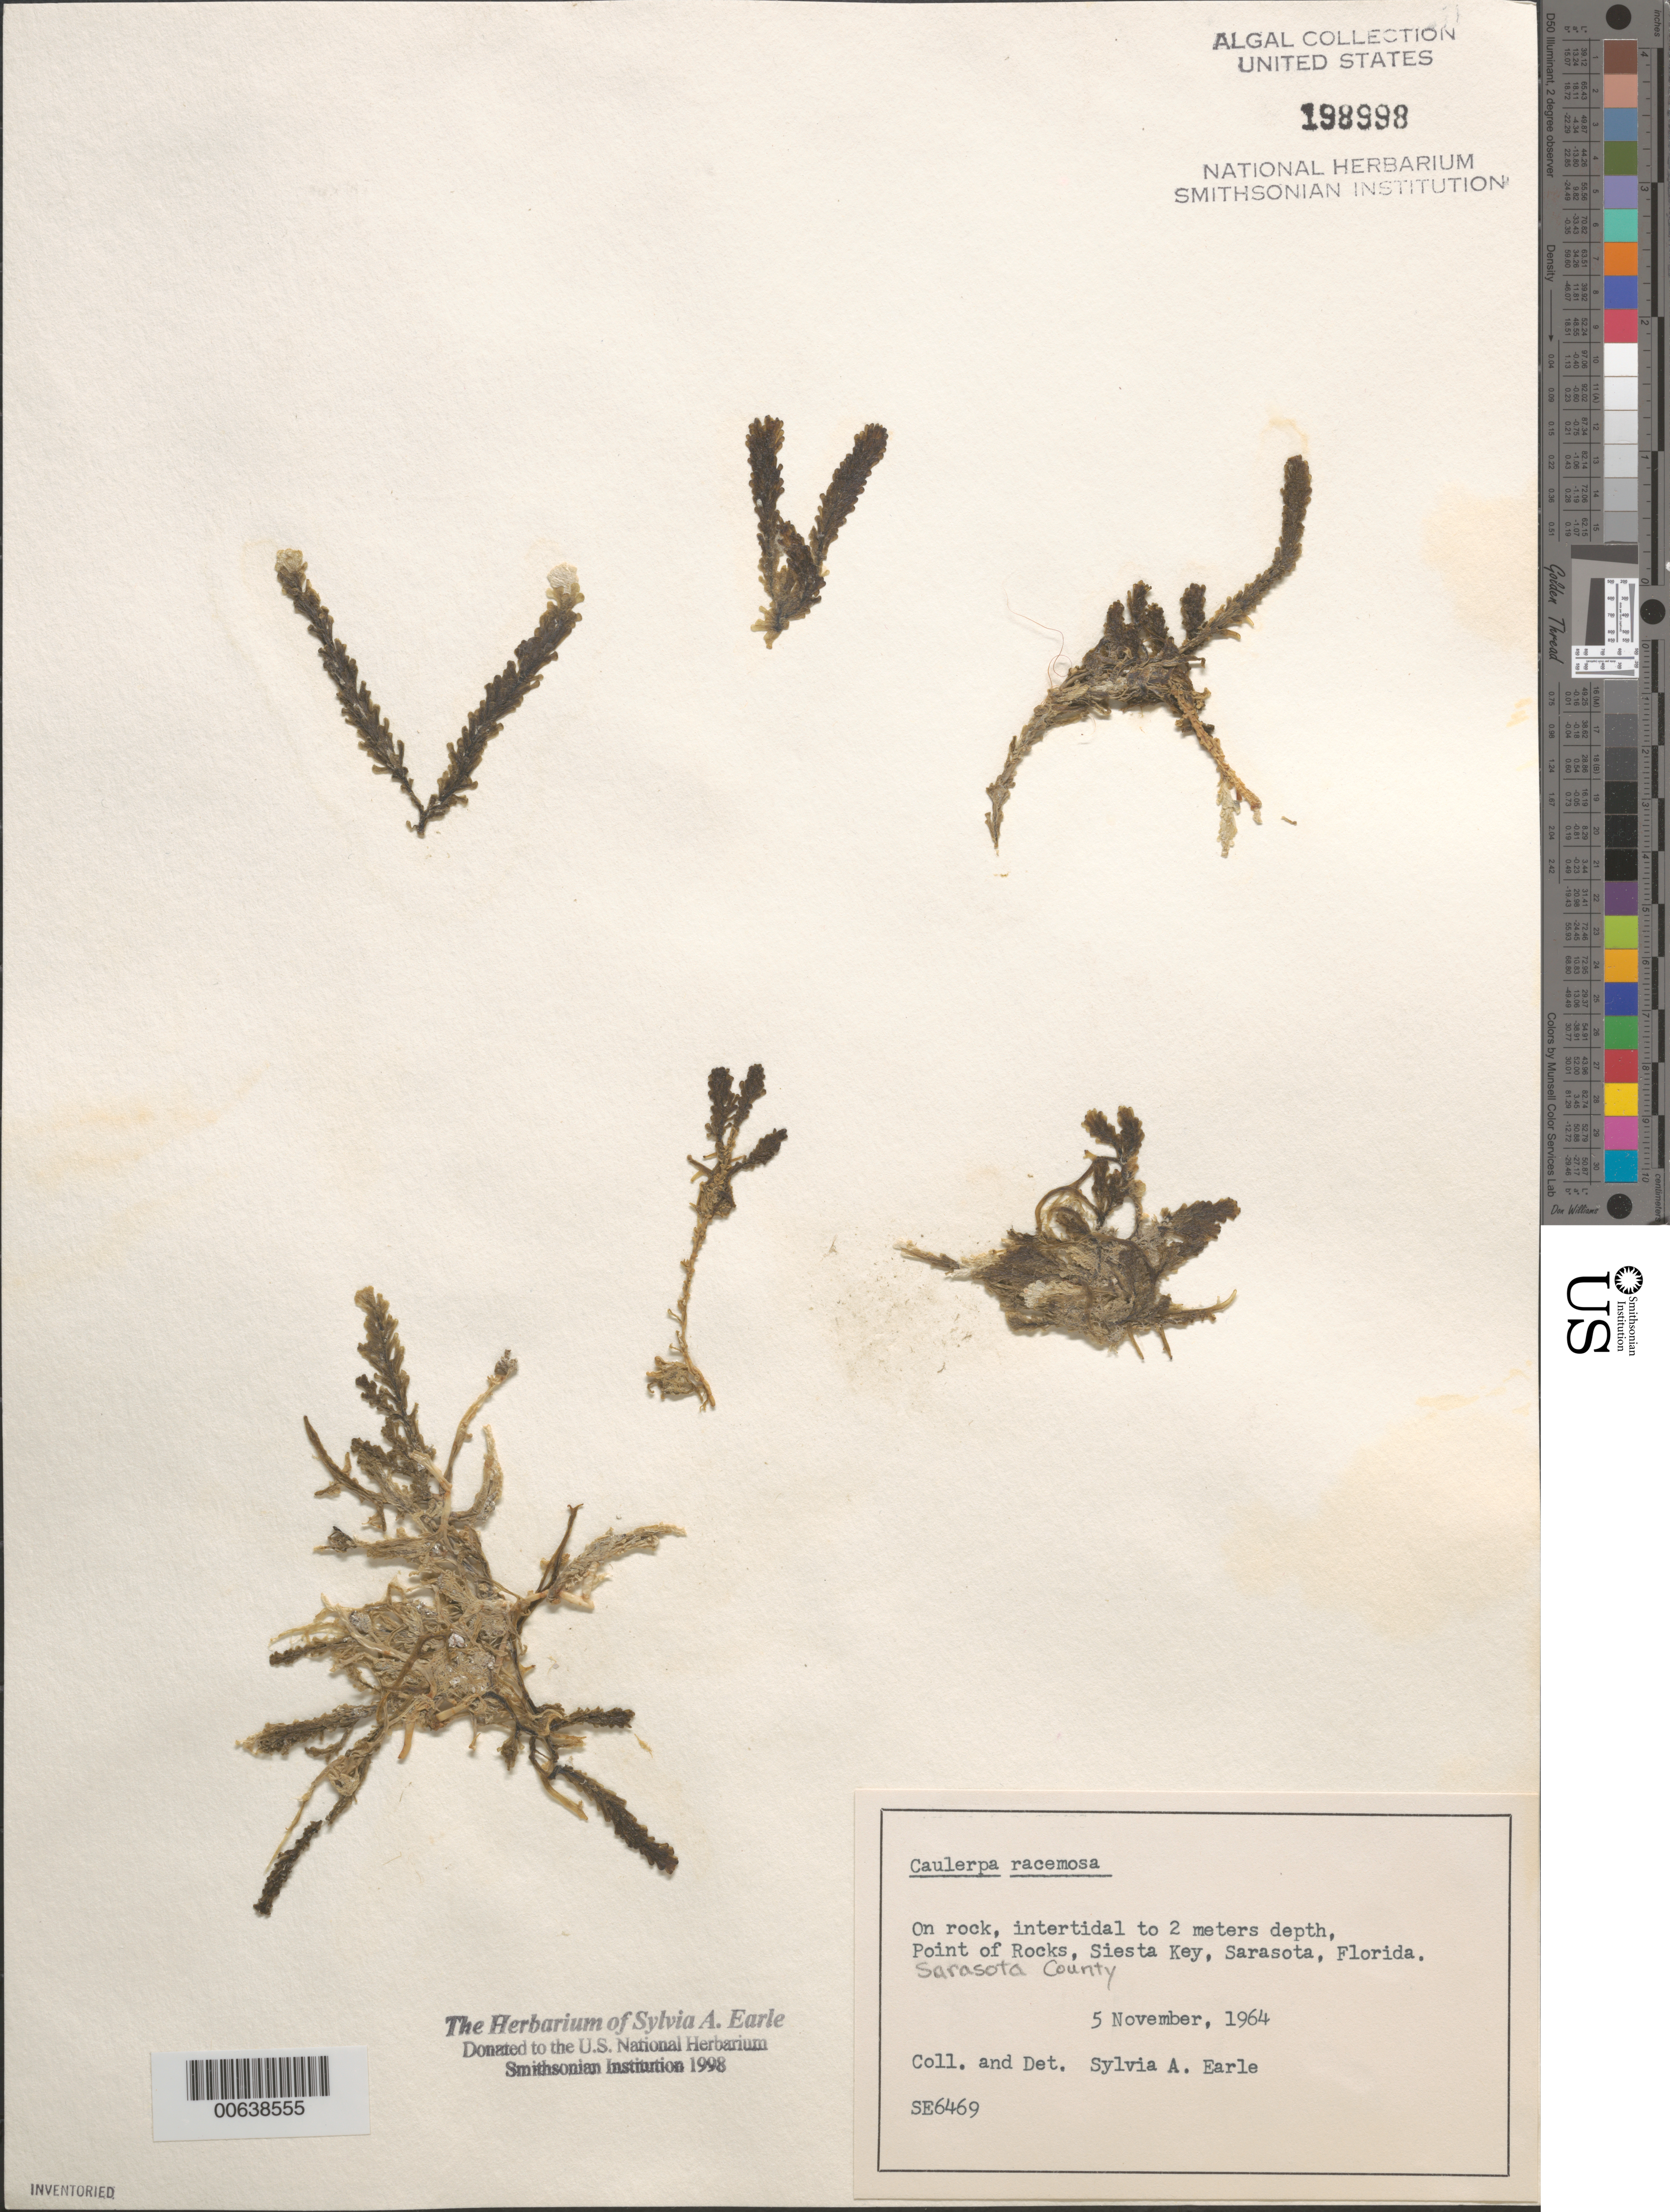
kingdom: Plantae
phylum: Chlorophyta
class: Ulvophyceae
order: Bryopsidales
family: Caulerpaceae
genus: Caulerpa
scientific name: Caulerpa racemosa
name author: (Forssk.) J. Agardh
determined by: Earle, S. A.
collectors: S. A. Earle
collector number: Se 6469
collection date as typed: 05 Nov 1964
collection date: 1964-11-05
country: United States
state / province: Florida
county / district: Sarasota County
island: Siesta Key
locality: Point of Rocks, Sarasota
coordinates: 27 14.6'N, 82 32.1'W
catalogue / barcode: US 198998